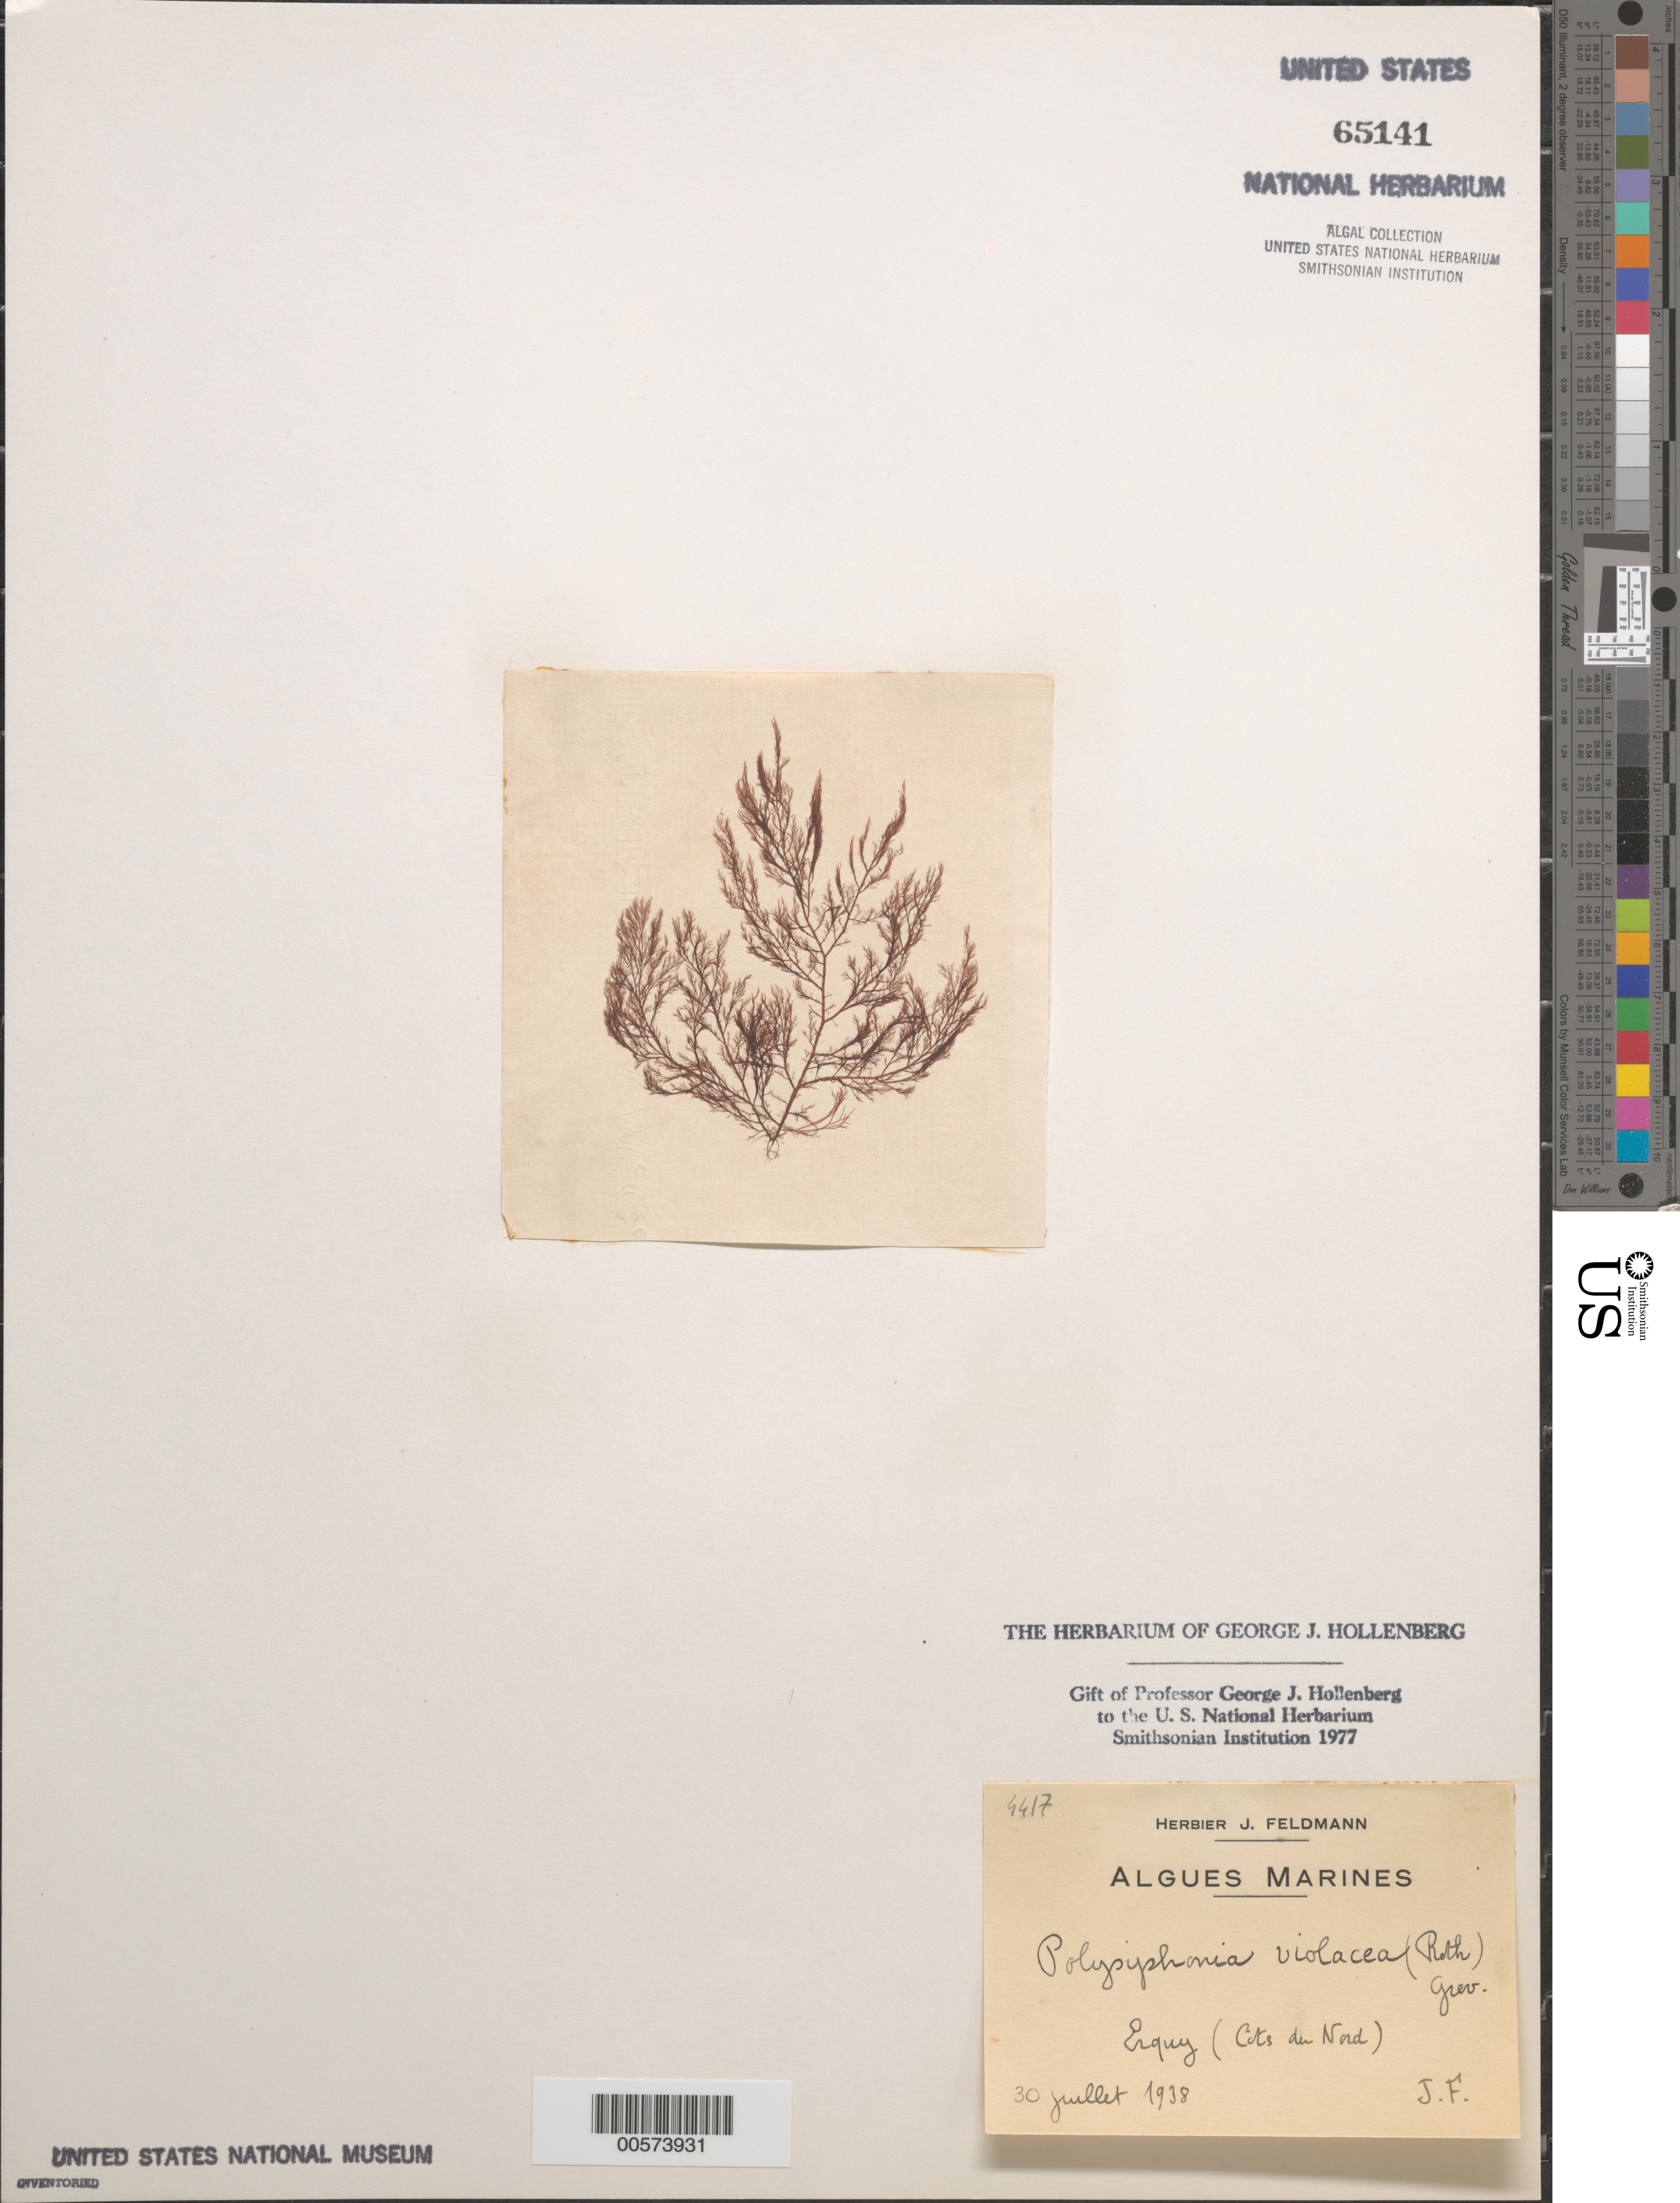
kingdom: Plantae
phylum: Rhodophyta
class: Florideophyceae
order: Ceramiales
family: Rhodomelaceae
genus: Vertebrata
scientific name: Vertebrata fucoides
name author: (Hudson) Kuntze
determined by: Algae name updating Project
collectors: J. Feldmann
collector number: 4417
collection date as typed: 30 Jul 1938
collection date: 1938-07-30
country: France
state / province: Bretagne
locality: Cap d'Erquy, Cotes-du-Nord.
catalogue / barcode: US 65141